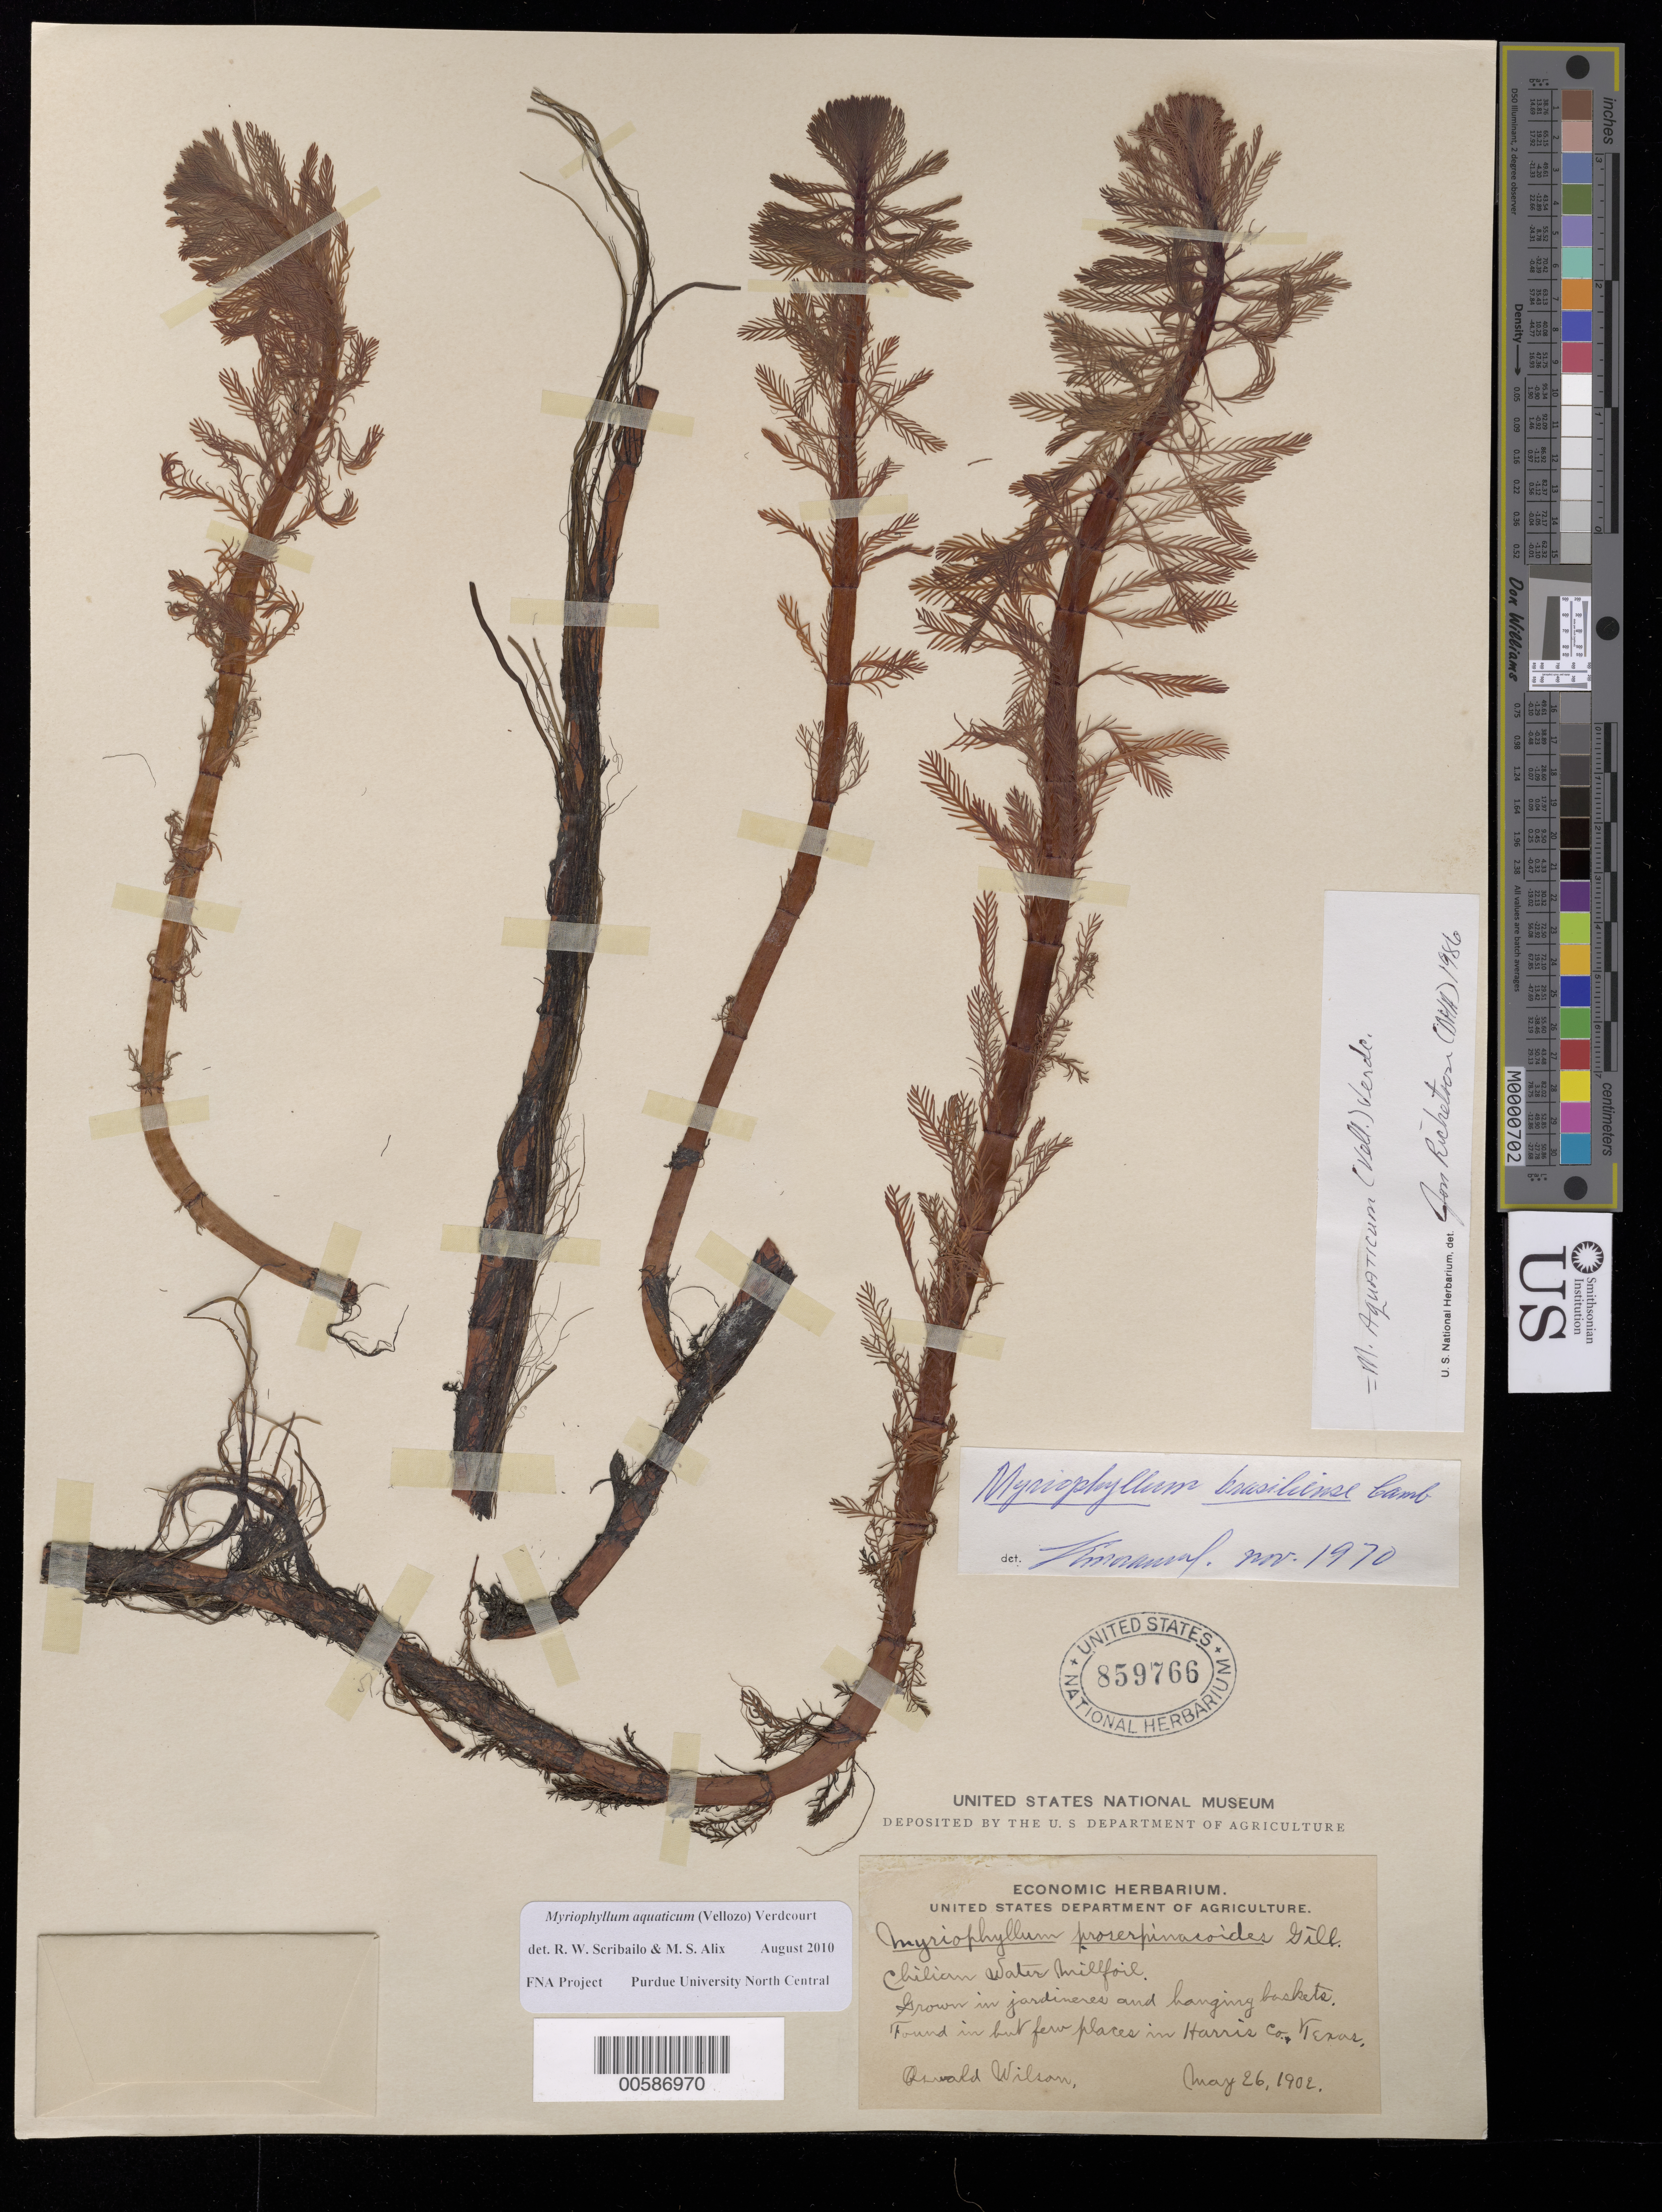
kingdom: Plantae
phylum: Tracheophyta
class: Magnoliopsida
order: Saxifragales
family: Haloragaceae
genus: Myriophyllum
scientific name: Myriophyllum aquaticum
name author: (Vell.) Verdc.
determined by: Scribailo, R. W.; Alix, M. S.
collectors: O. Wilson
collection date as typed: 26 May 1902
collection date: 1902-05-26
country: United States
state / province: Texas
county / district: Harris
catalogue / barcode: US 859766